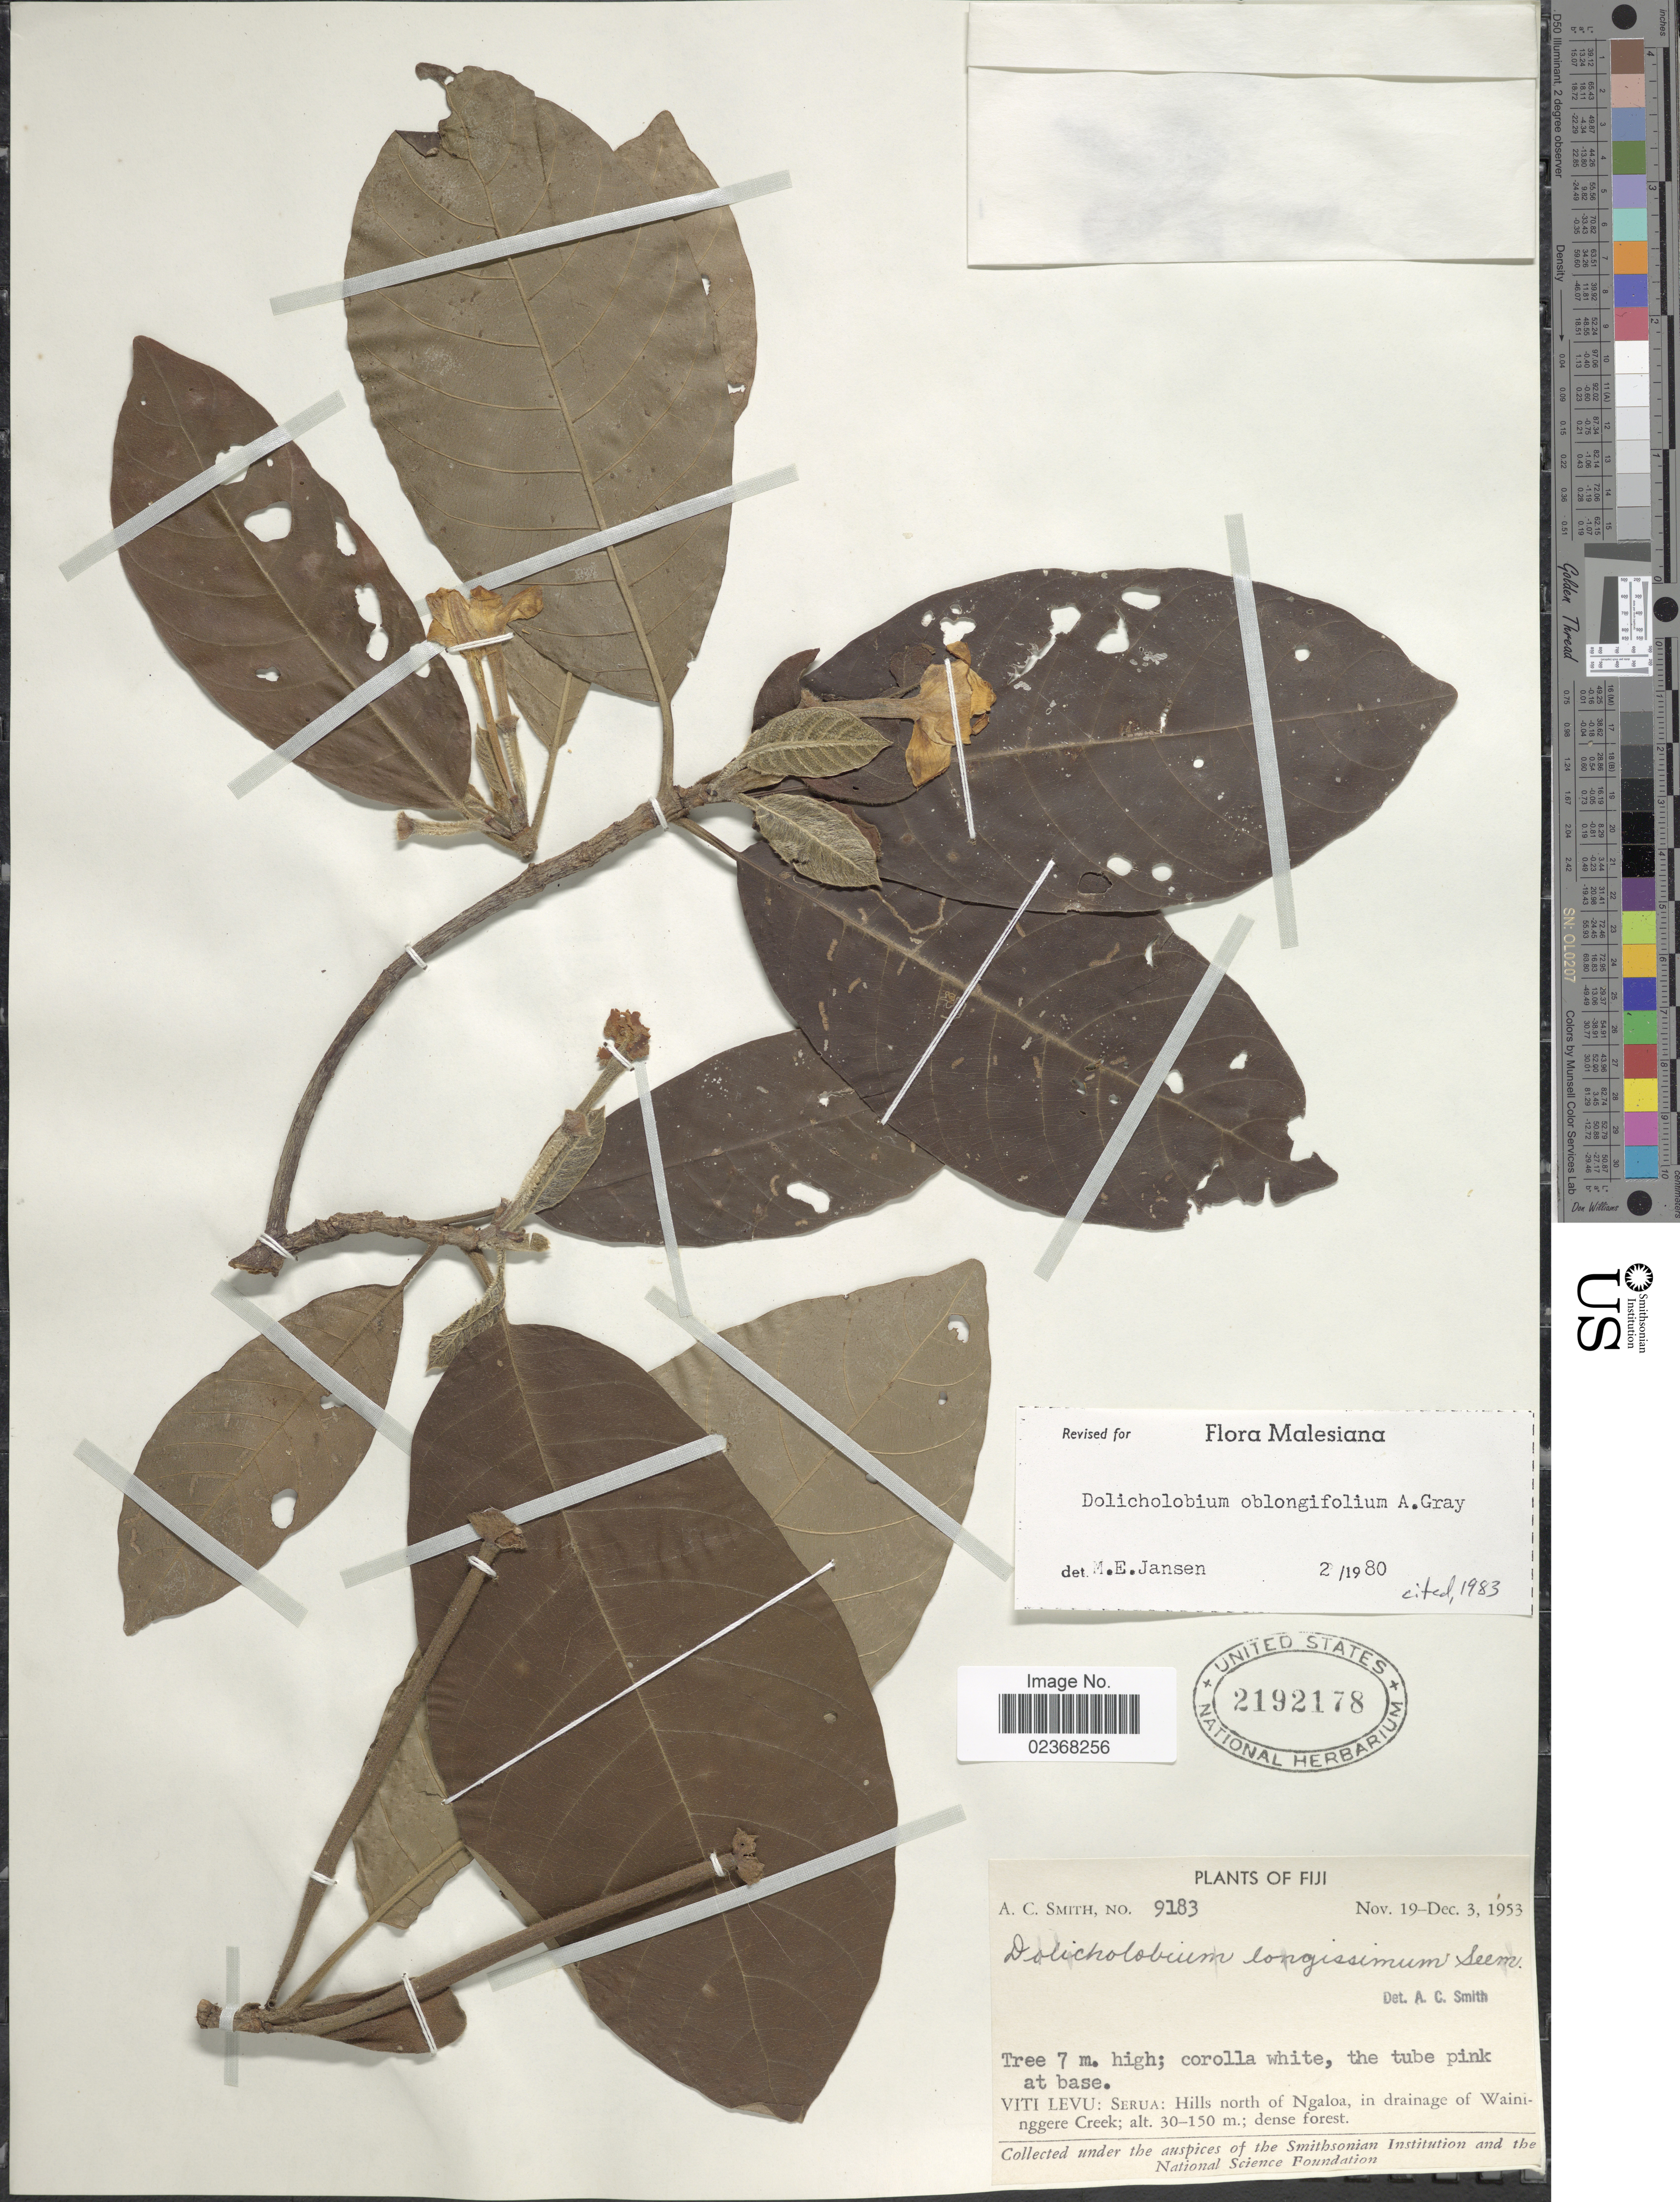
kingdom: Plantae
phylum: Tracheophyta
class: Magnoliopsida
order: Gentianales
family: Rubiaceae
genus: Dolicholobium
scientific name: Dolicholobium oblongifolium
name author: A. Gray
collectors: A. C. Smith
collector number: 9183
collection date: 1953-11-19/1953-12-03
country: Fiji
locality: Viti Levu: Serua: Hills north of Ngaloa, in drainage of Waininggere Creek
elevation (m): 30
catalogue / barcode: US 2192178